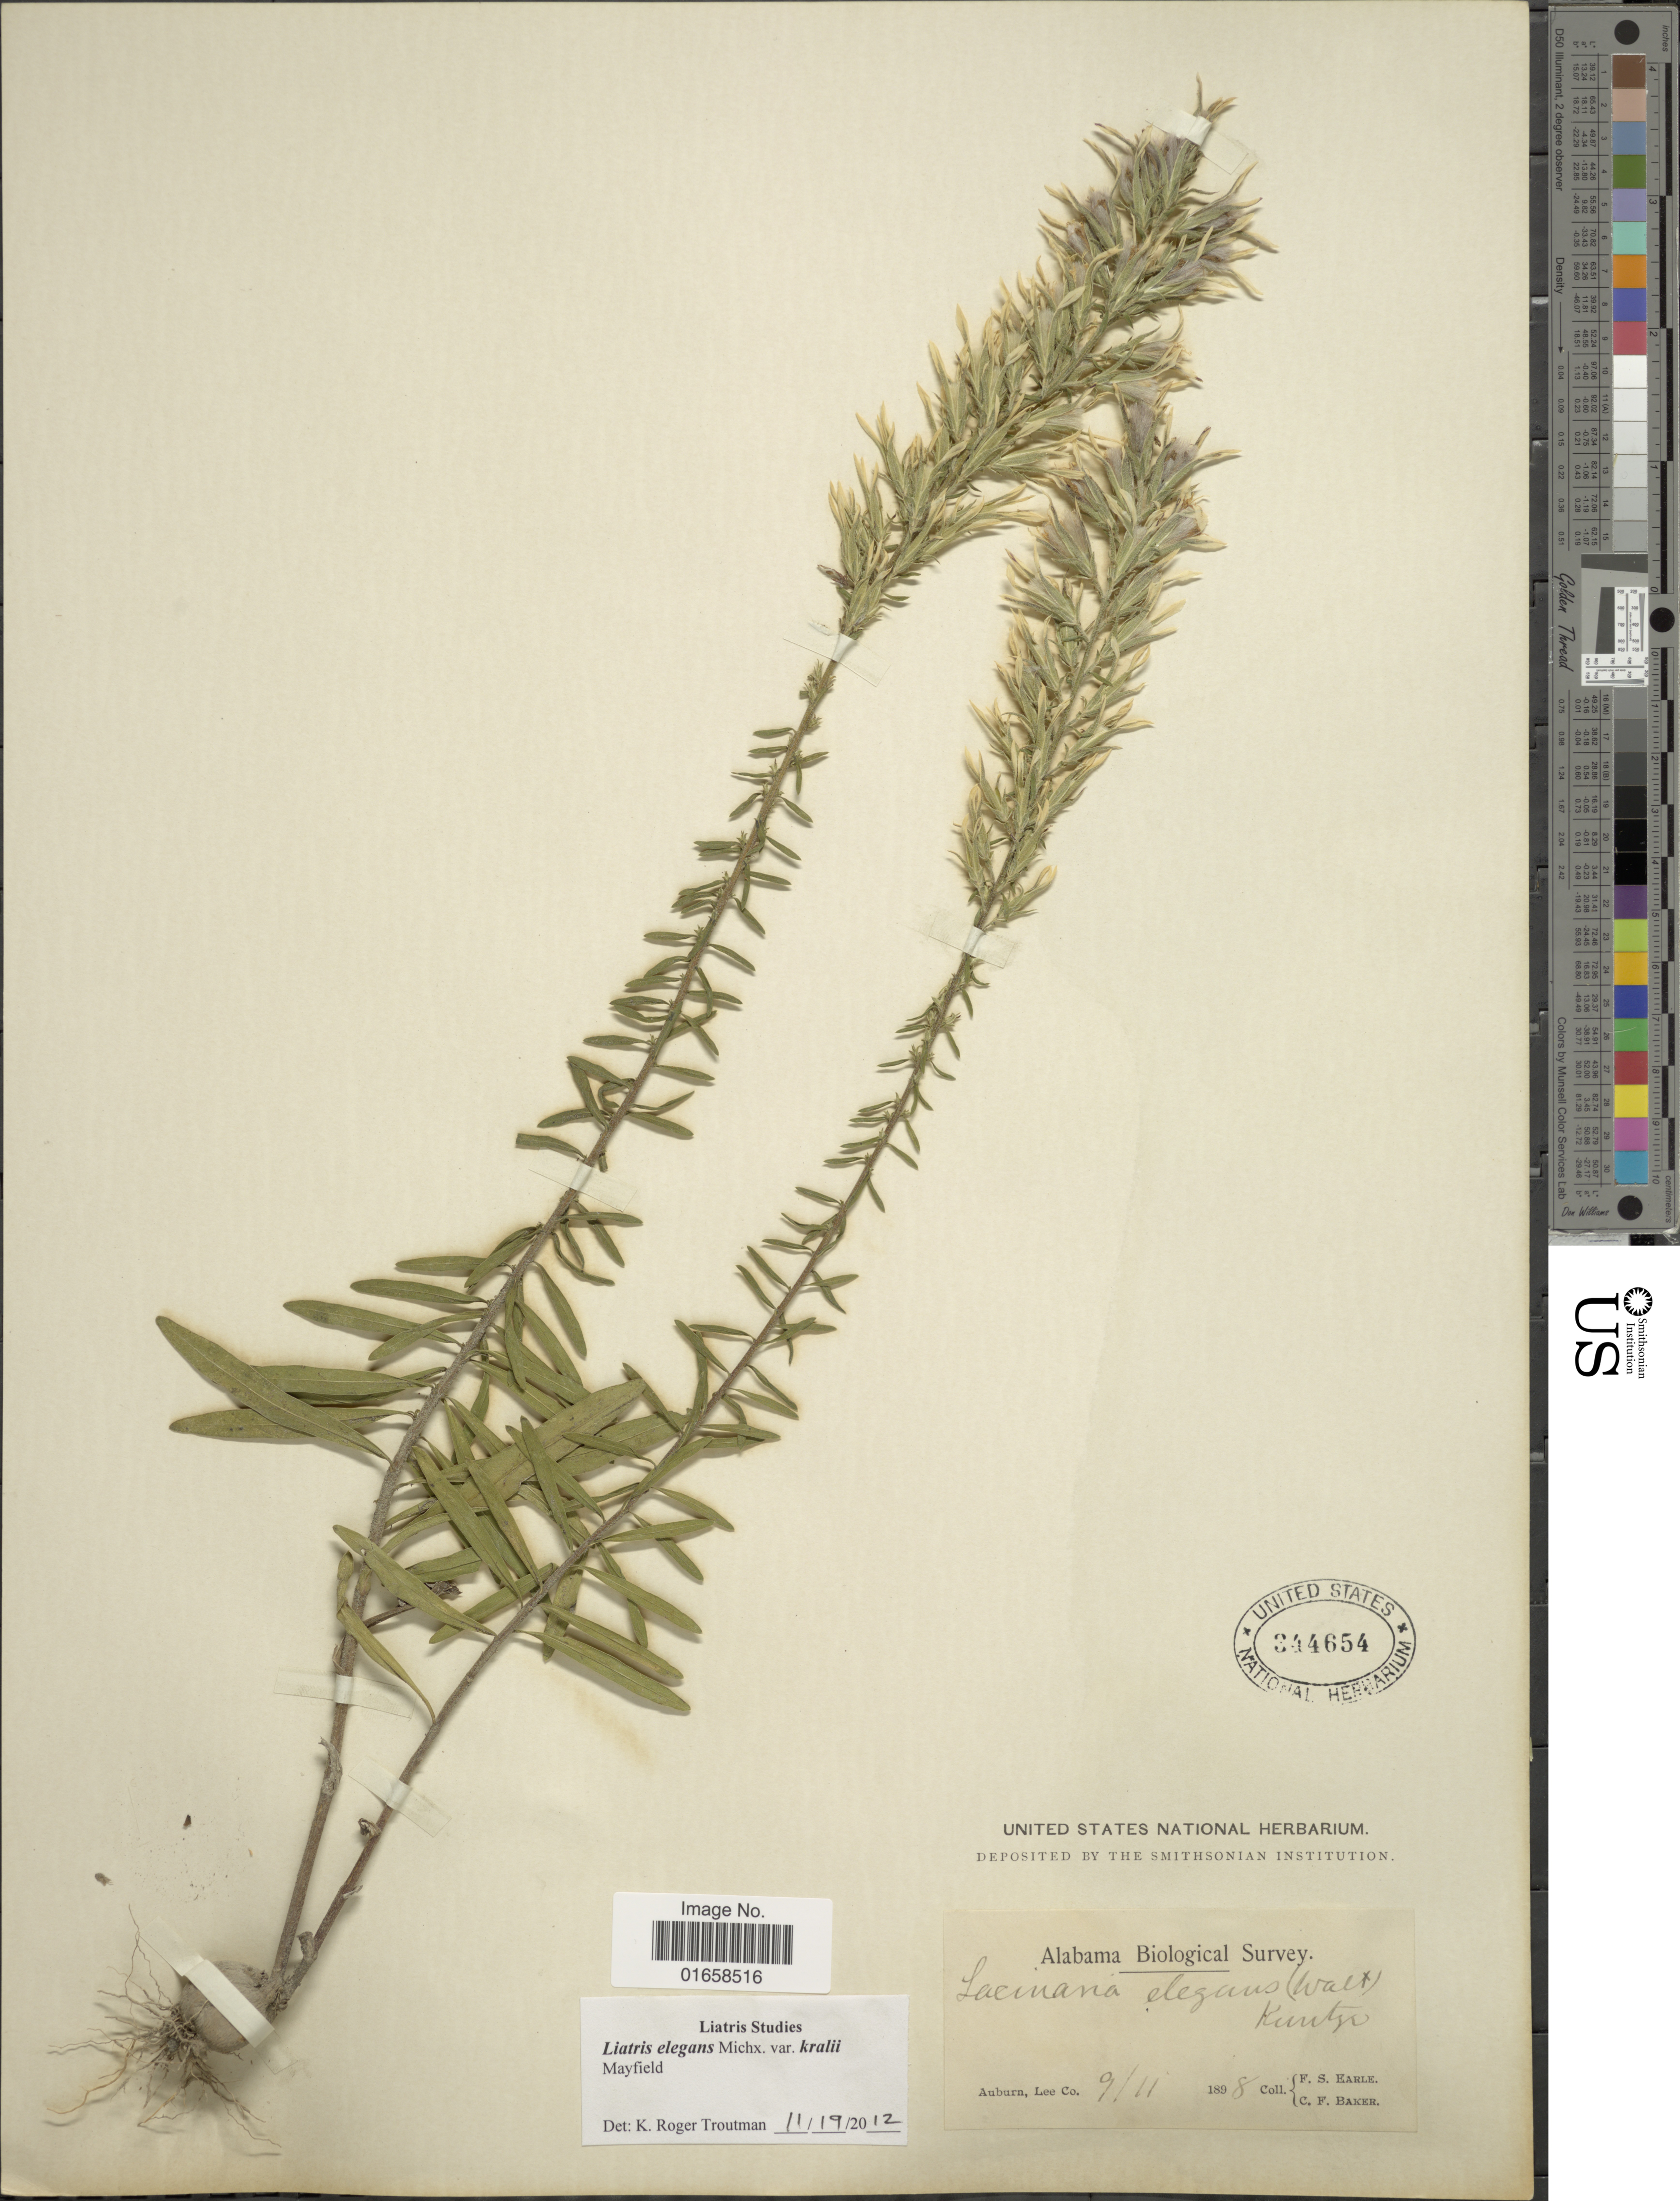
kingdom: Plantae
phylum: Tracheophyta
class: Magnoliopsida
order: Asterales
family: Asteraceae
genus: Liatris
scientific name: Liatris elegans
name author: (Walter) Michx.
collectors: F. S. Earle & C. F. Baker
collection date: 1898-09-11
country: United States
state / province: Alabama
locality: Auburn, Lee Co.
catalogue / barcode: US 344654